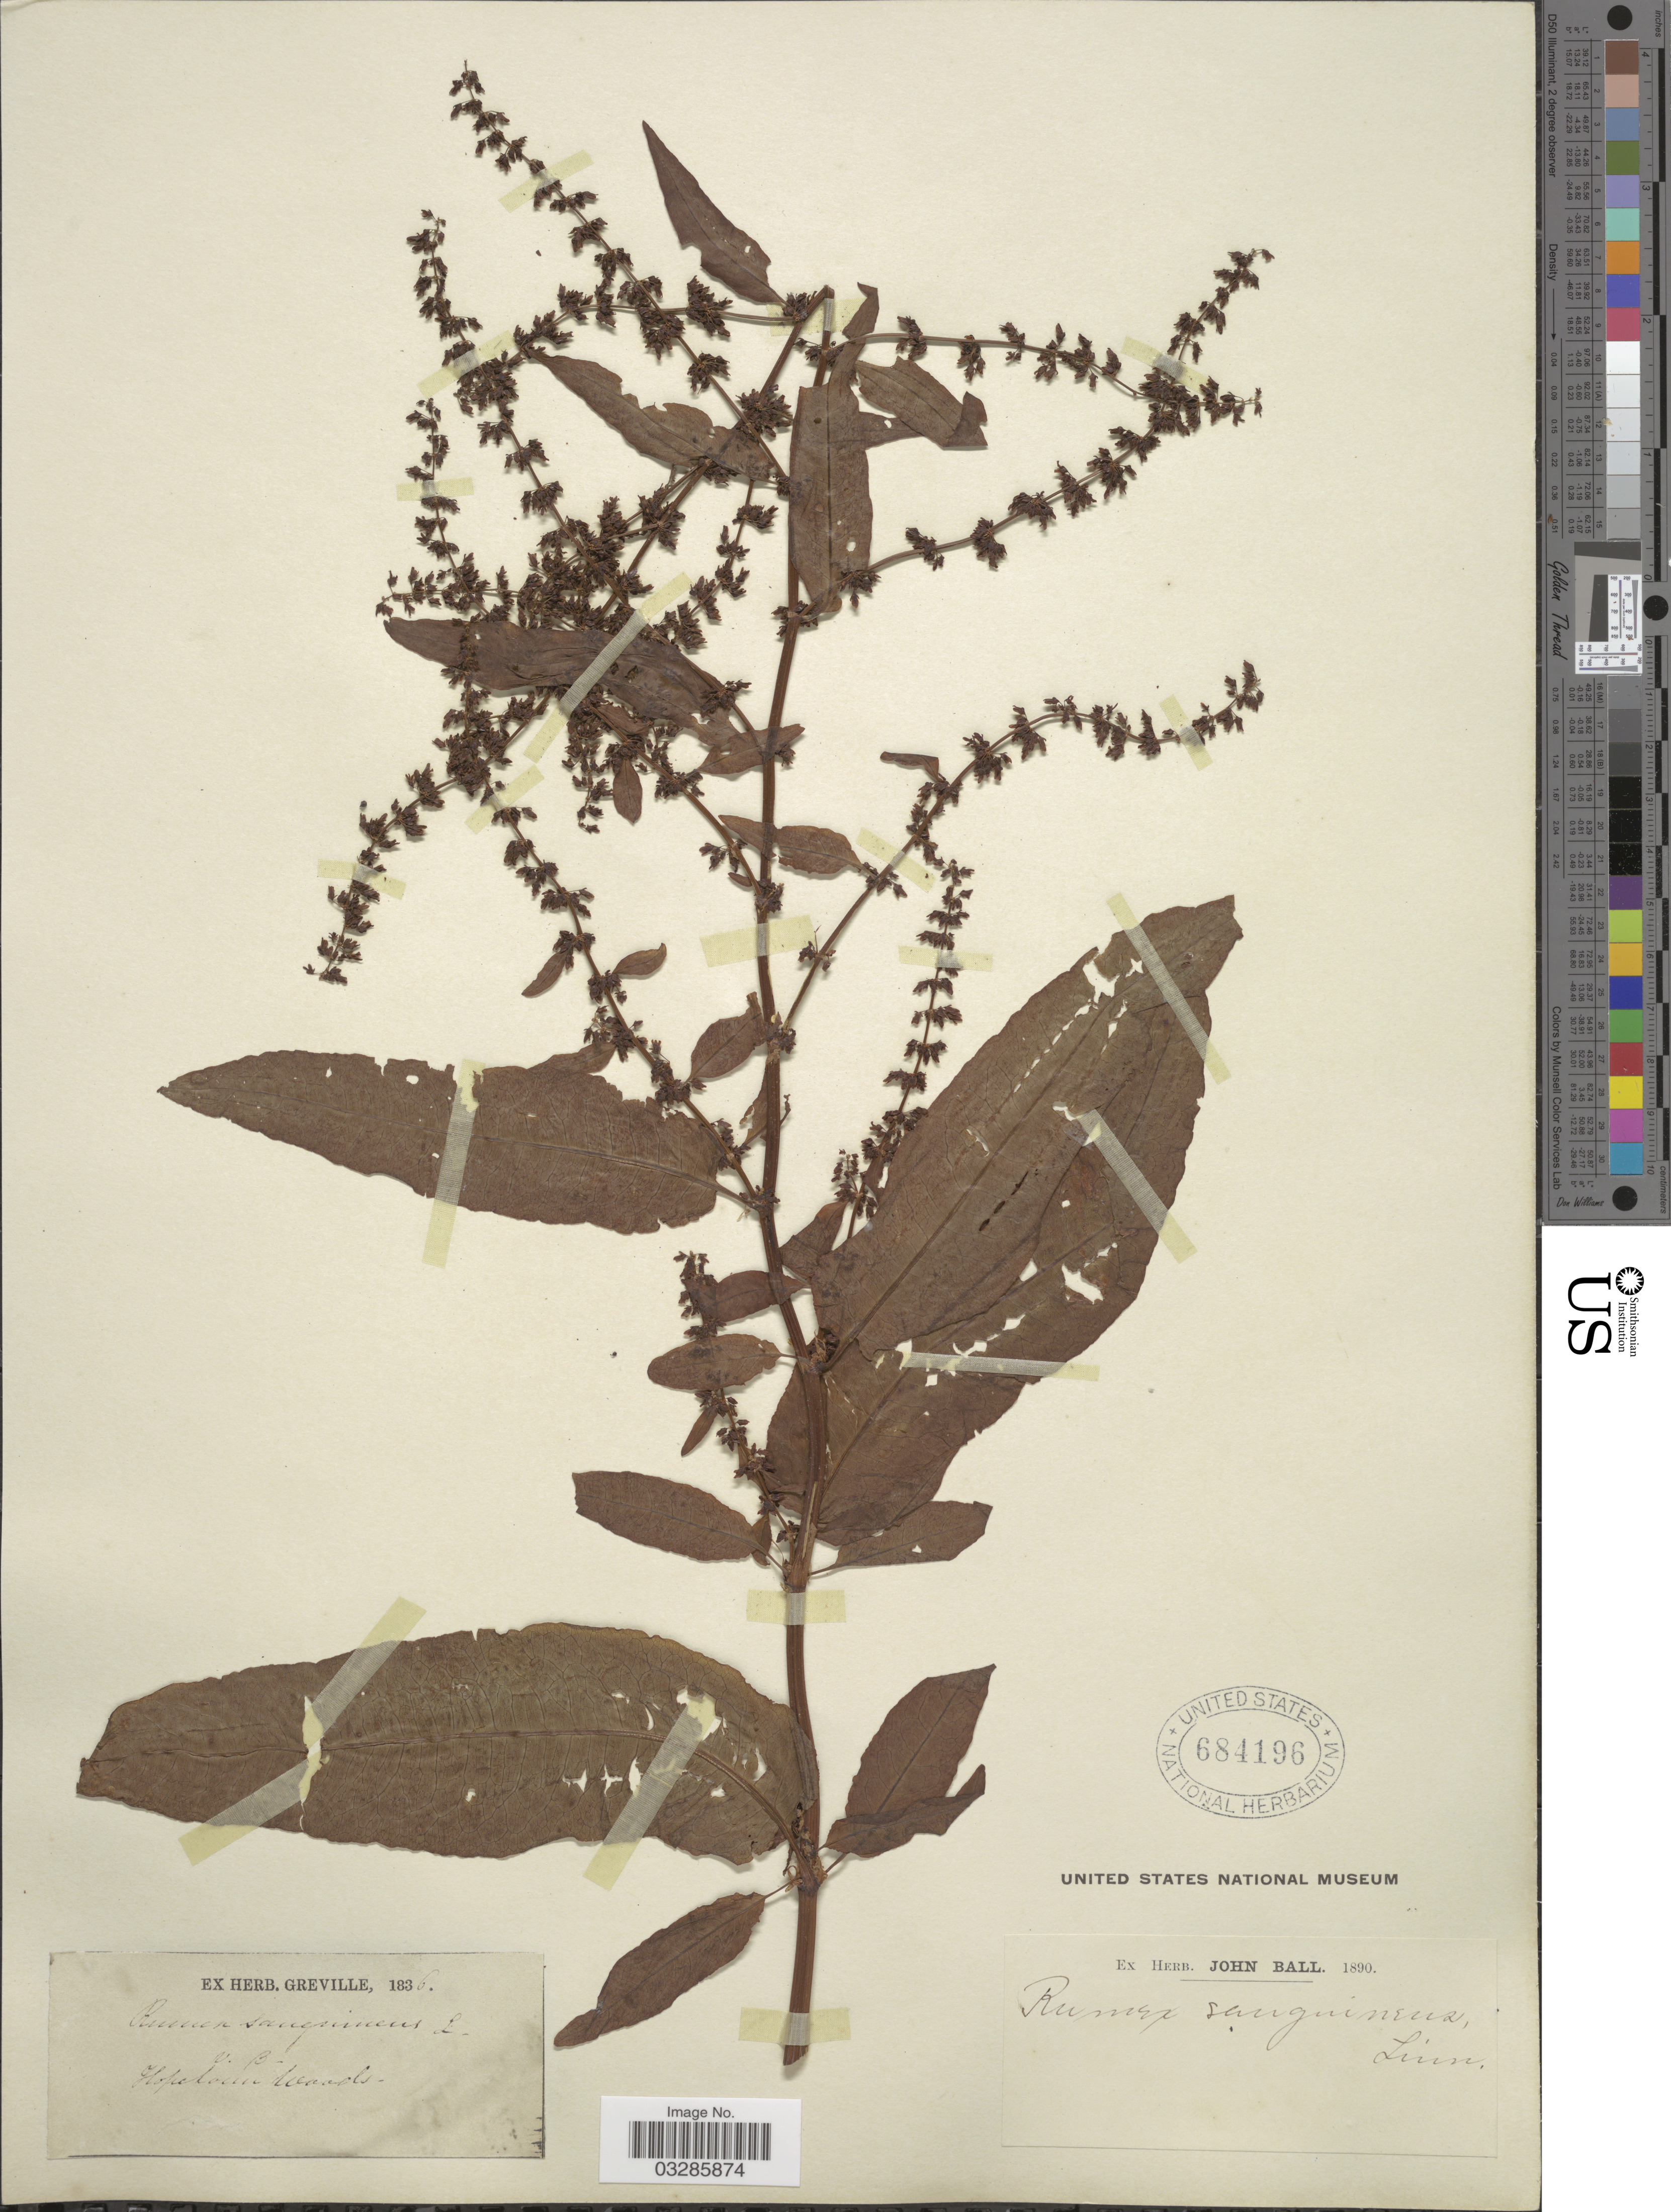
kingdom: Plantae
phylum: Tracheophyta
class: Magnoliopsida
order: Caryophyllales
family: Polygonaceae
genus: Rumex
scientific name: Rumex sanguineus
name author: L.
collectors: ex herb. Greville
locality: Hopeland [interpreted] woods.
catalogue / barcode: US 684196